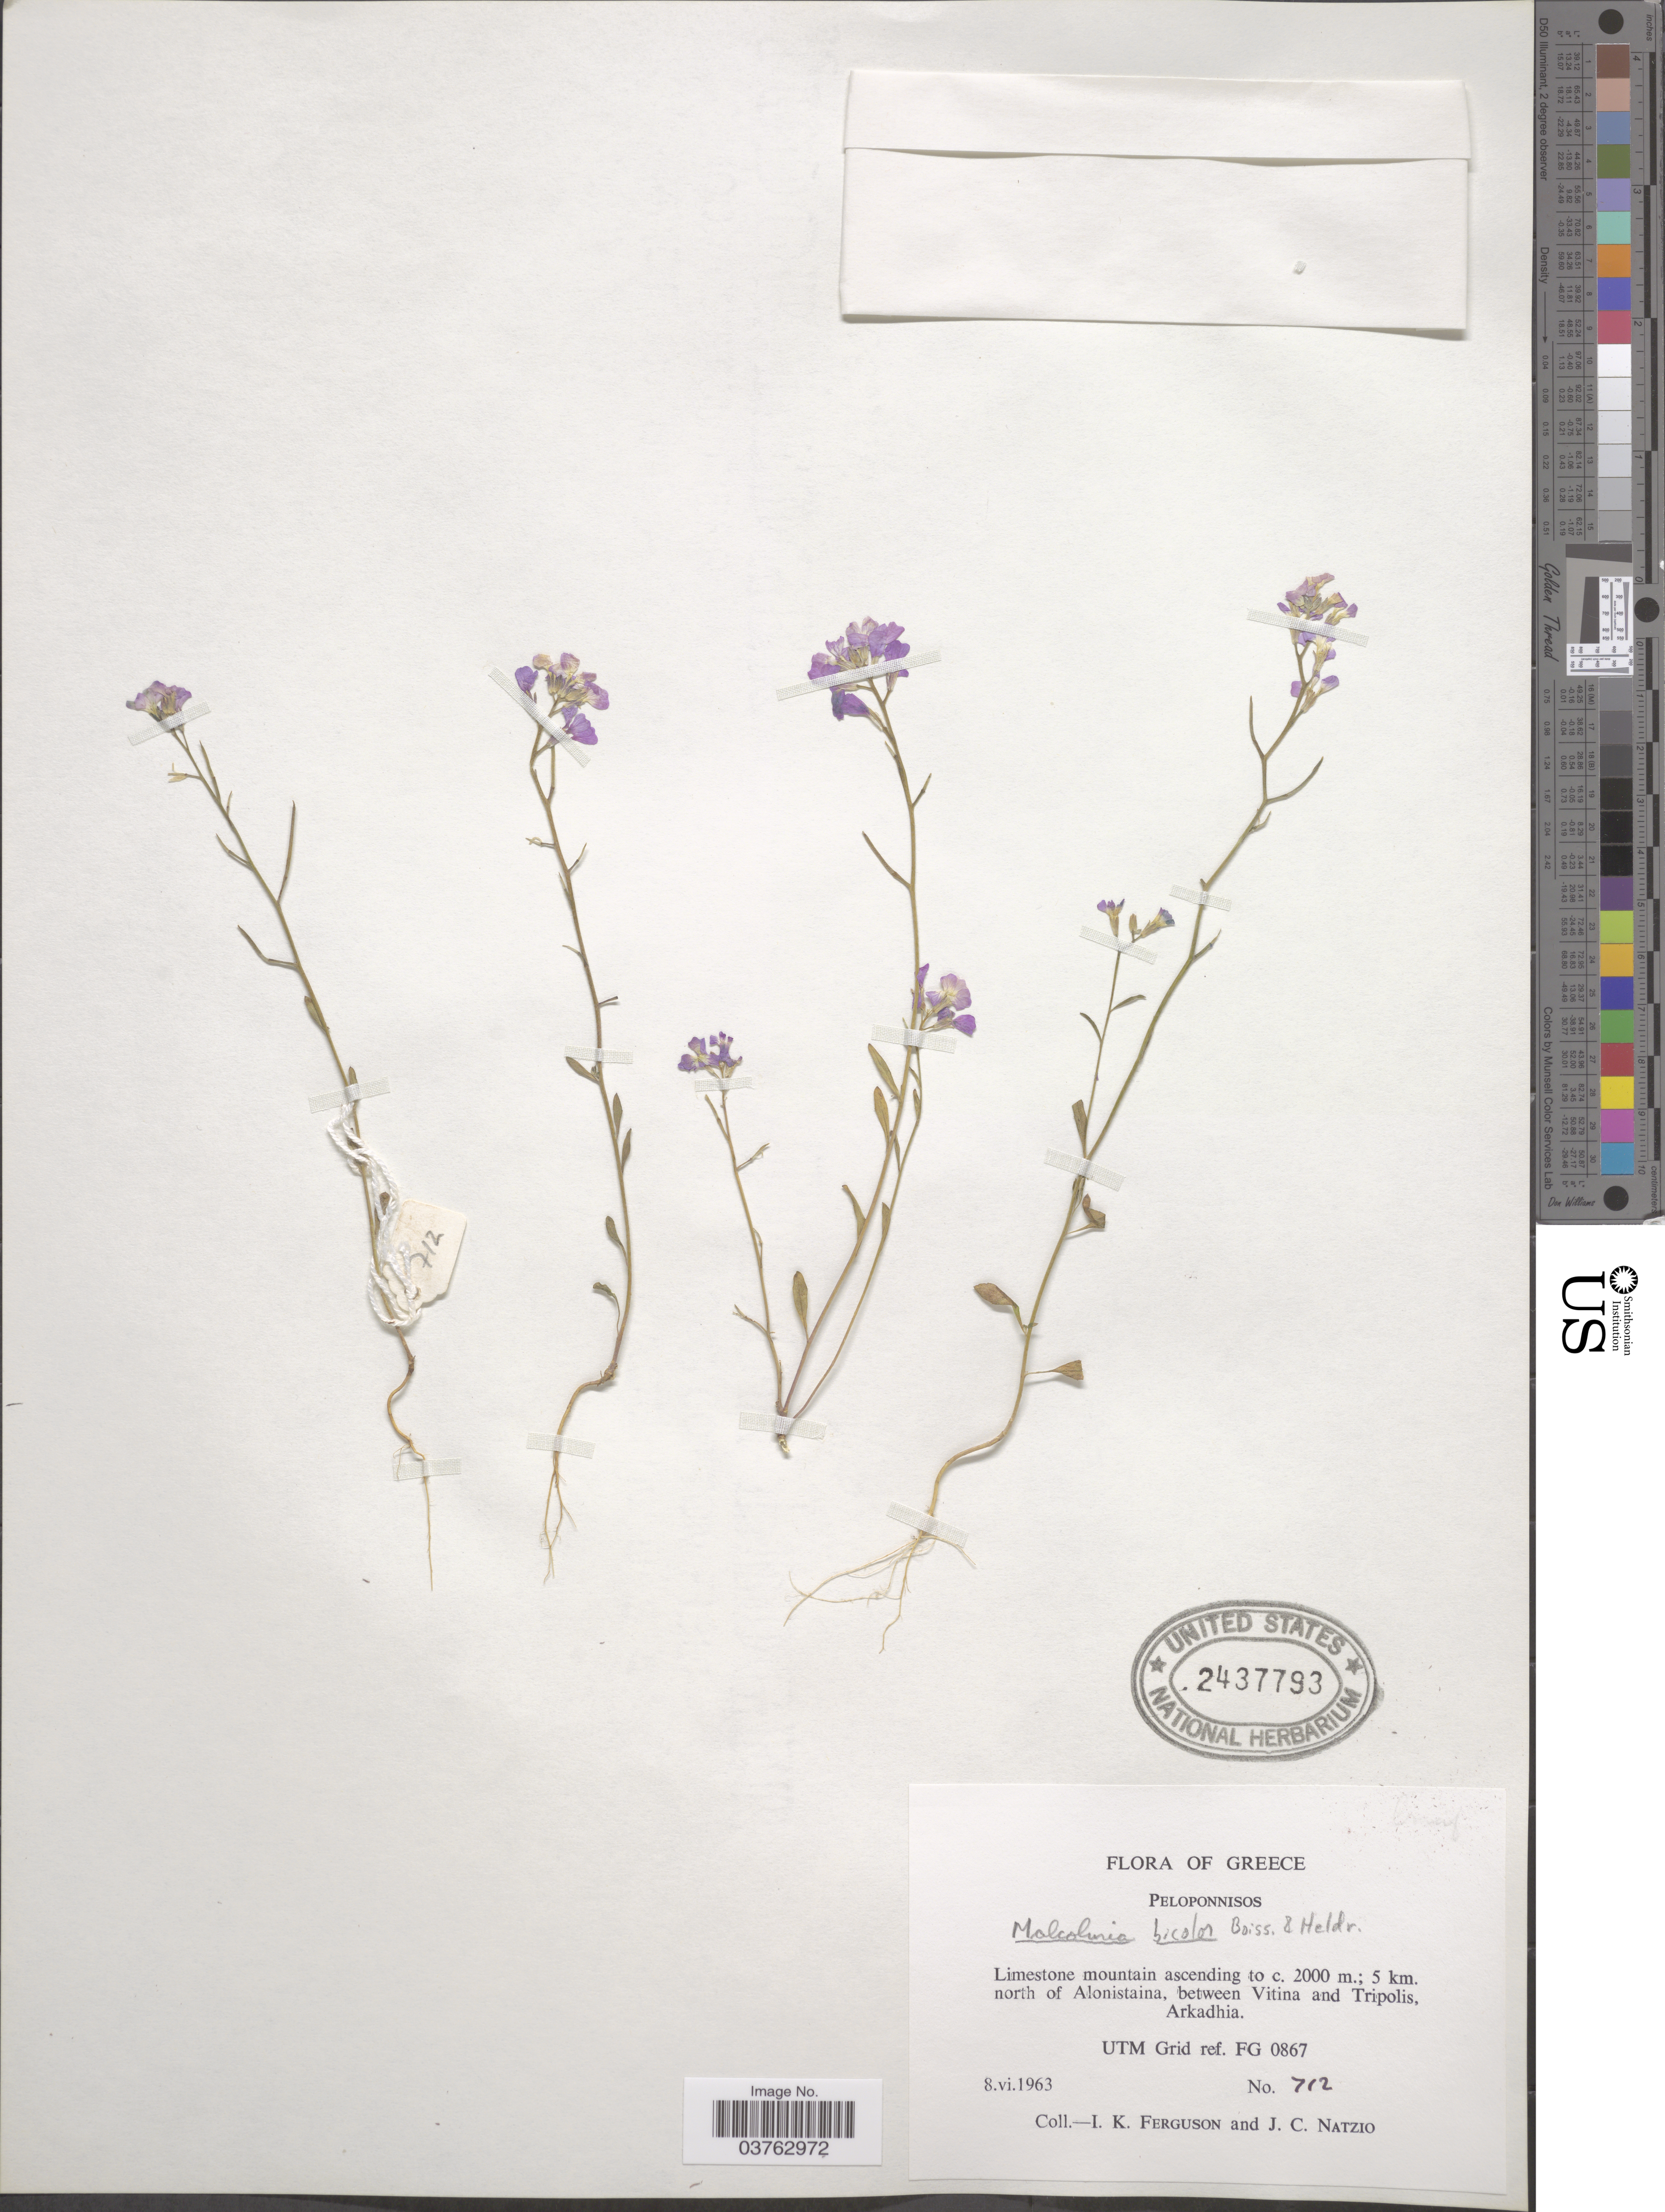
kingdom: Plantae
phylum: Tracheophyta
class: Magnoliopsida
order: Brassicales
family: Brassicaceae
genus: Malcolmia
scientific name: Malcolmia bicolor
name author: Boiss. & Heldr.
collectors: I. K. Ferguson & J. Natzio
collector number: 712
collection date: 1963-06-08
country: Greece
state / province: Peloponnese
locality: Peloponnisos. 5 km. north of Alonistaina, between Vitina and Tripolis, Arkadhia. UTM Grid ref. FG 0867.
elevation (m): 2000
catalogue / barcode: US 2437793